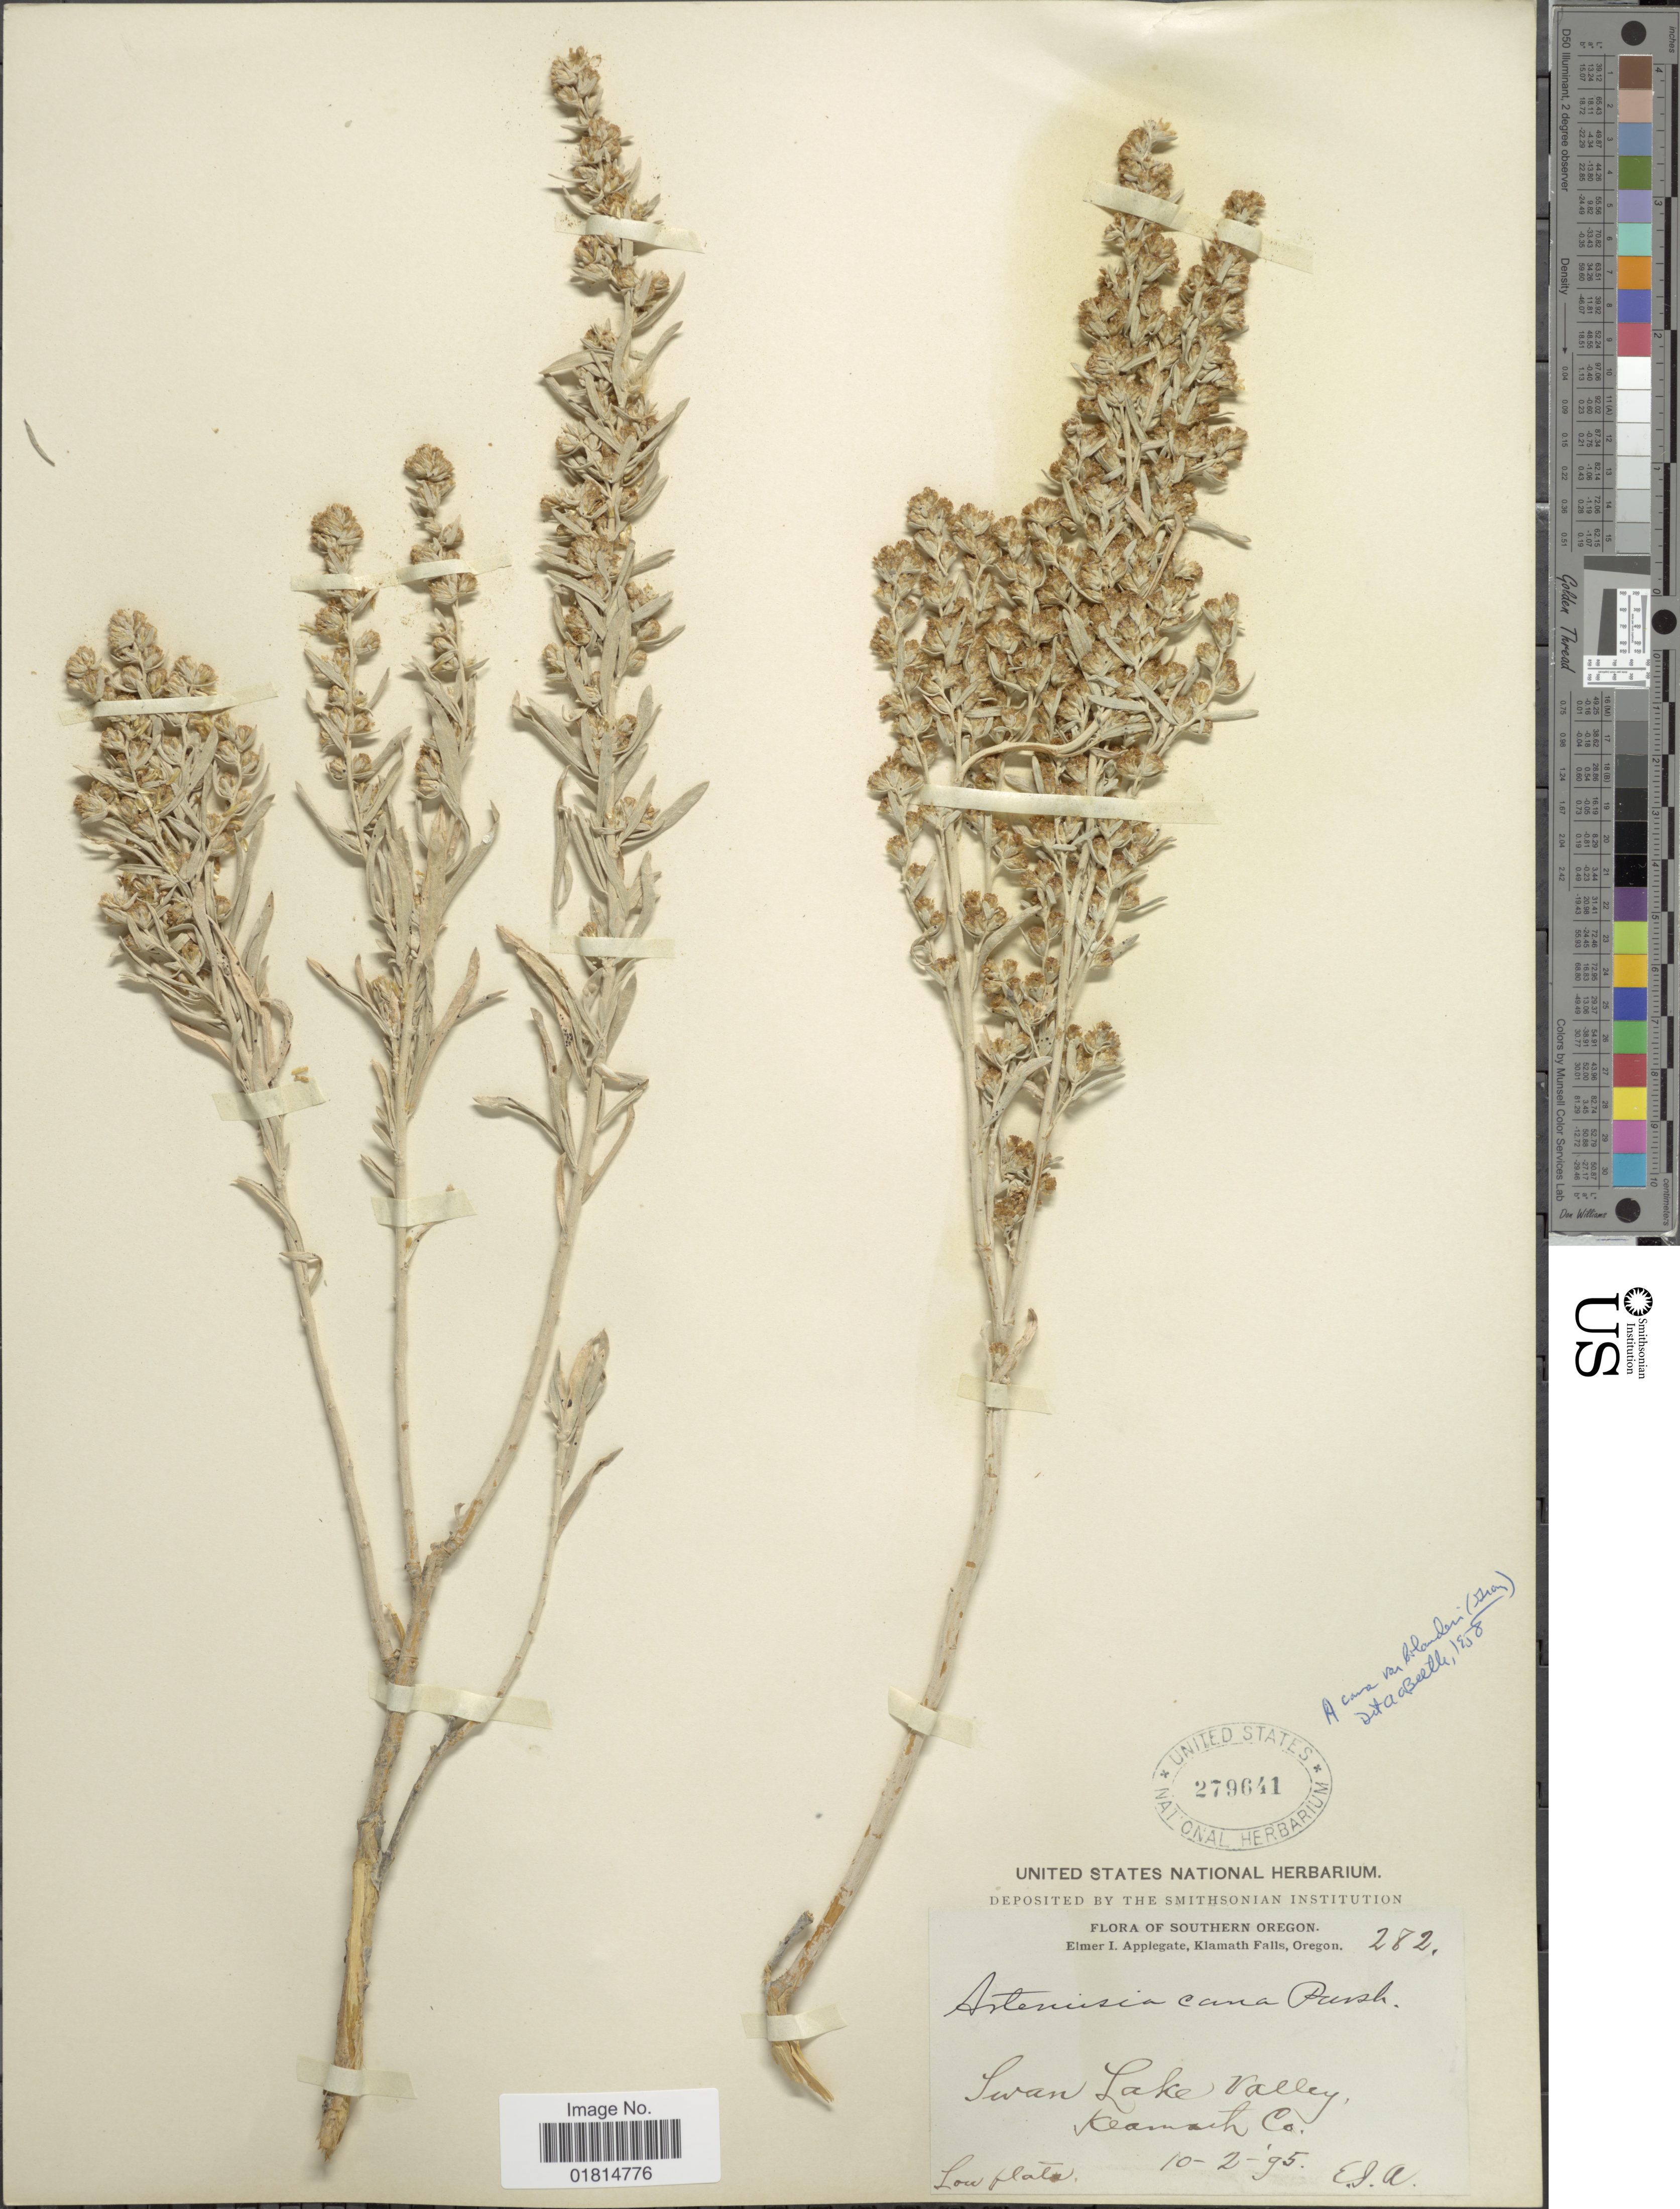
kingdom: Plantae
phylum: Tracheophyta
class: Magnoliopsida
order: Asterales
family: Asteraceae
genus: Artemisia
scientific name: Artemisia cana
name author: Pursh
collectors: E. I. Applegate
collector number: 282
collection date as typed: Transcribed d/m/y: 2/10/95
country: United States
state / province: Oregon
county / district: Klamath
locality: Southern Oregon. Klamath Falls, Oregon. Swan Lake Valley, Klamath Co.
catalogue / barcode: US 279641